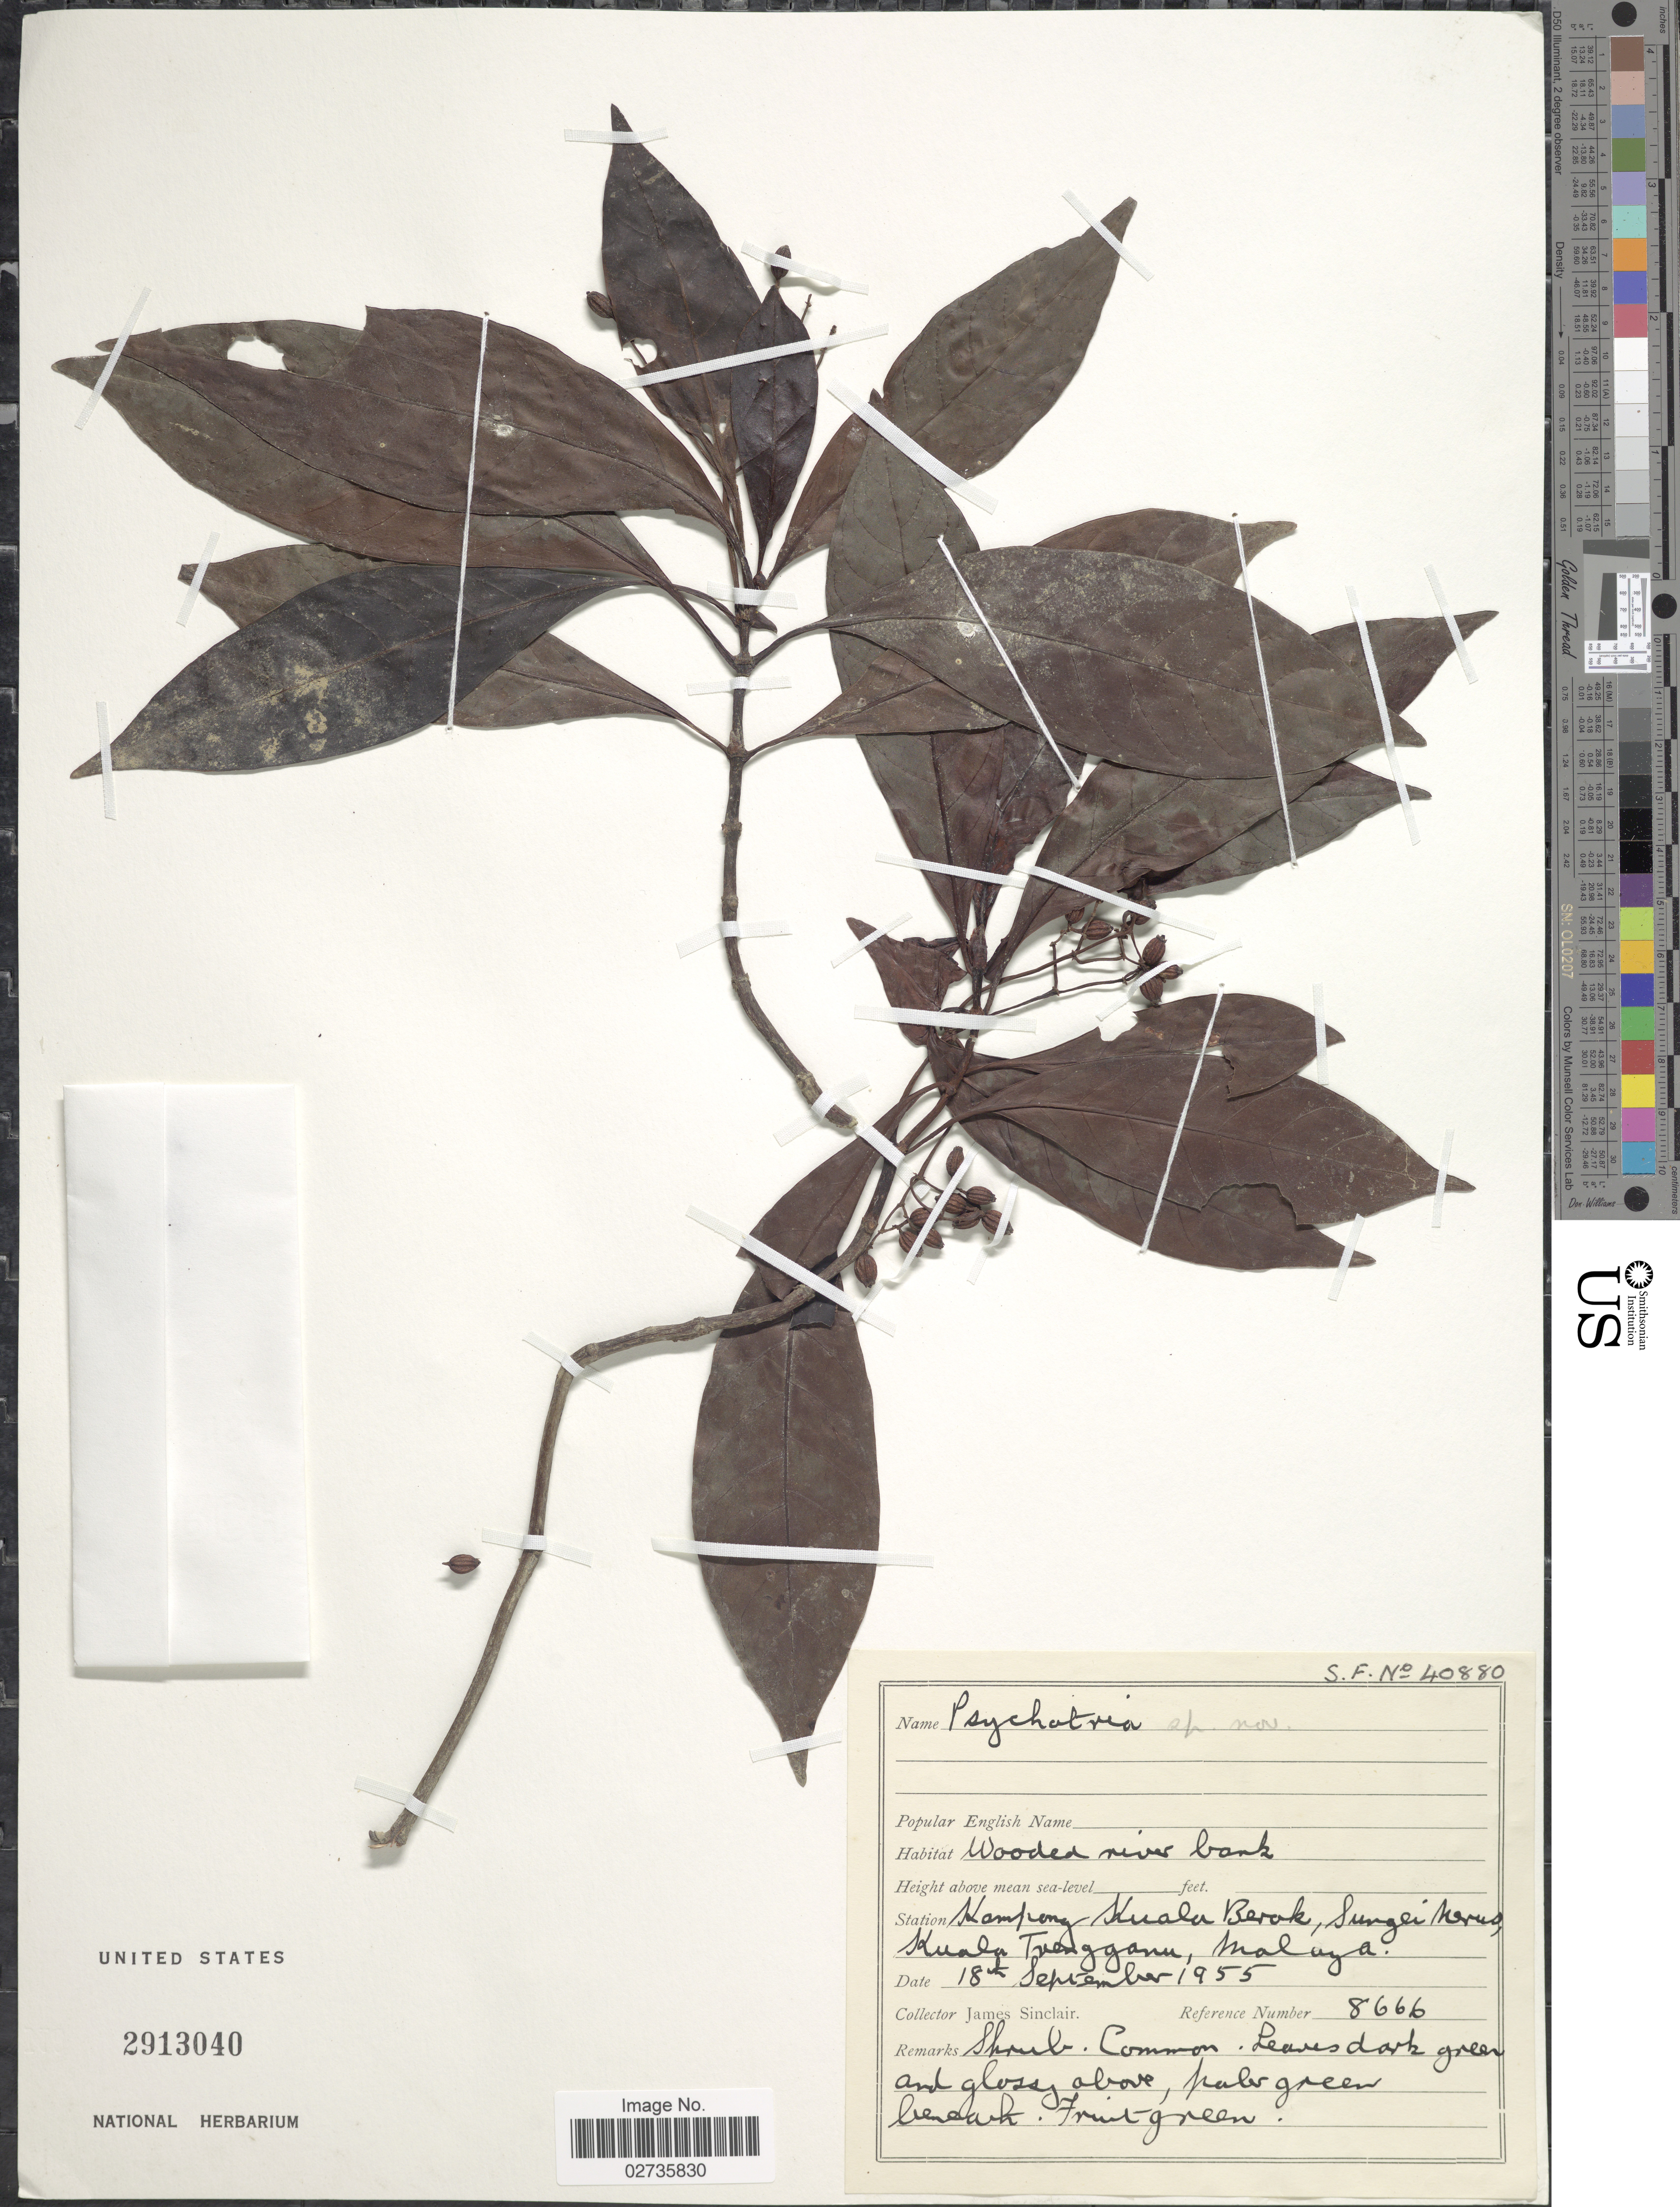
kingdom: Plantae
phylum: Tracheophyta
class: Magnoliopsida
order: Gentianales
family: Rubiaceae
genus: Psychotria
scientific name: Psychotria sp.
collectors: J. Sinclair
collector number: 8666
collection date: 1955-09-18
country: Malaysia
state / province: Terengganu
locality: Kampong Kuala Berok, Sungei Nerus, Kuala Trengganu, Malaya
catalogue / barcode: US 2913040